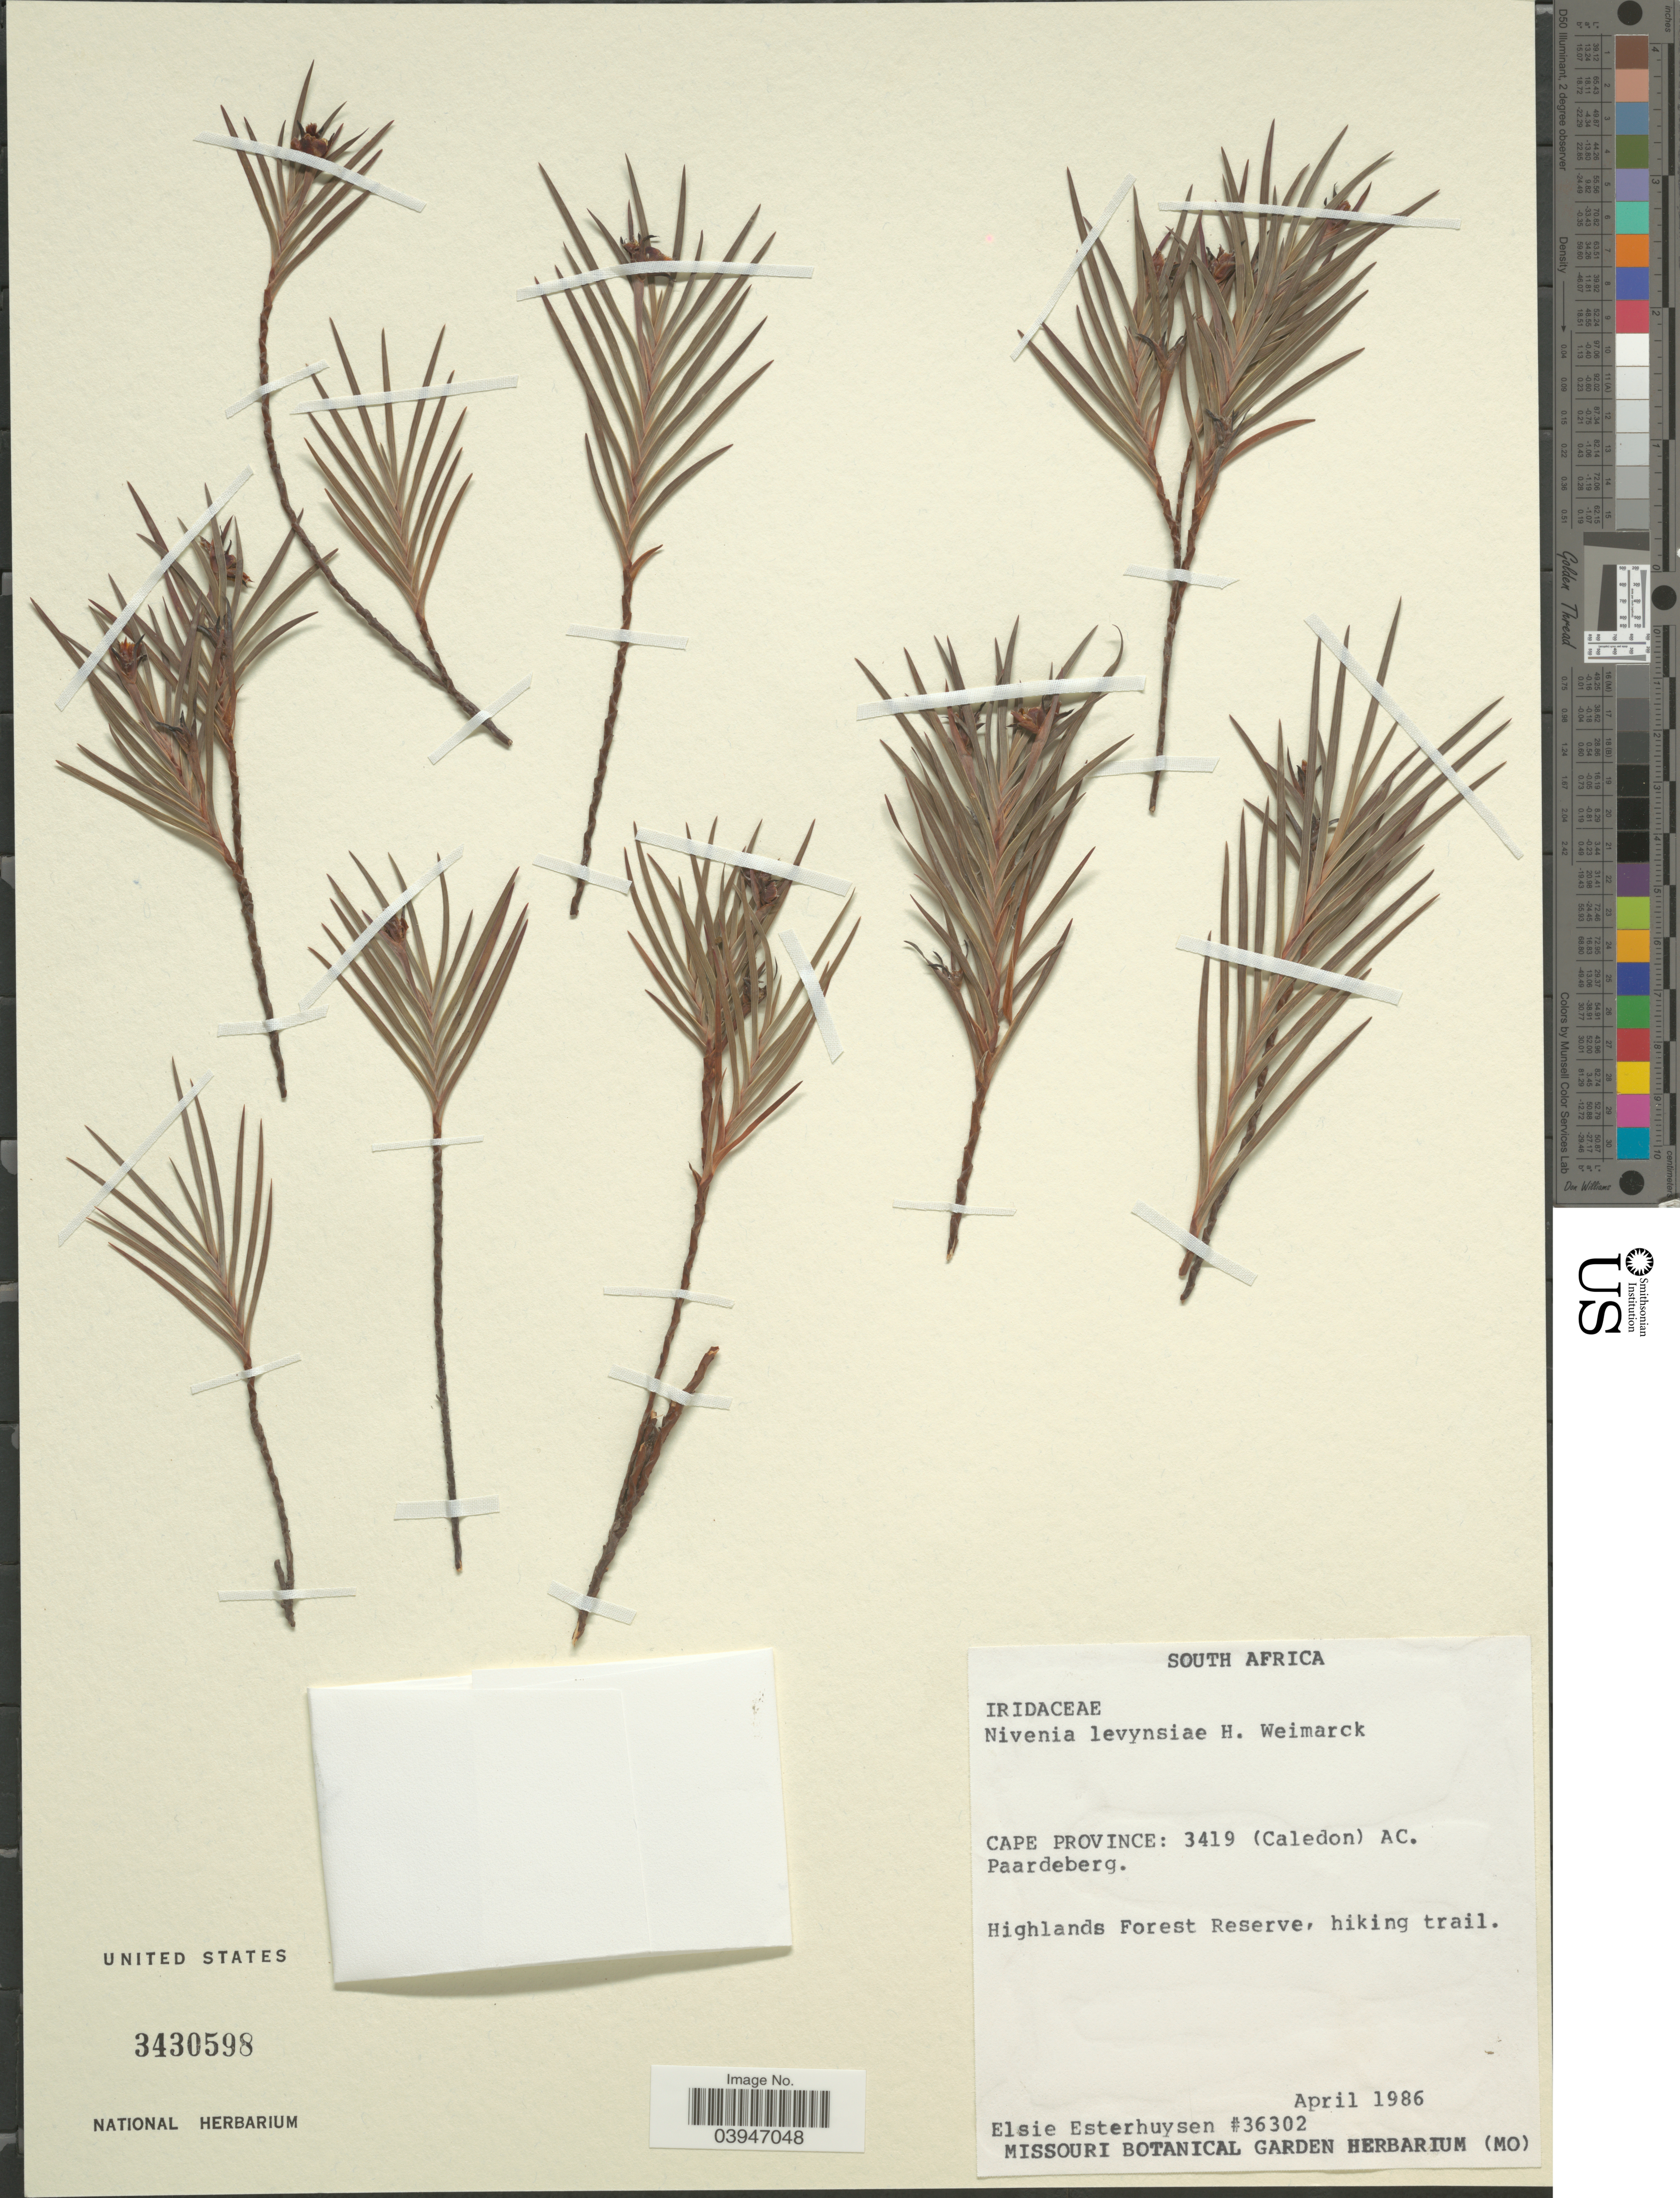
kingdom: Plantae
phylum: Tracheophyta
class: Liliopsida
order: Asparagales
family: Iridaceae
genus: Nivenia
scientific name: Nivenia levynsiae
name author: Weim.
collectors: E. E. Esterhuysen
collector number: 36302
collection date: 1986-04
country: South Africa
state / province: Western Cape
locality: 3419 (Caledon) AC. Paardeberg. Highlands Forest Reserve, hiking trail.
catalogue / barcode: US 3430598